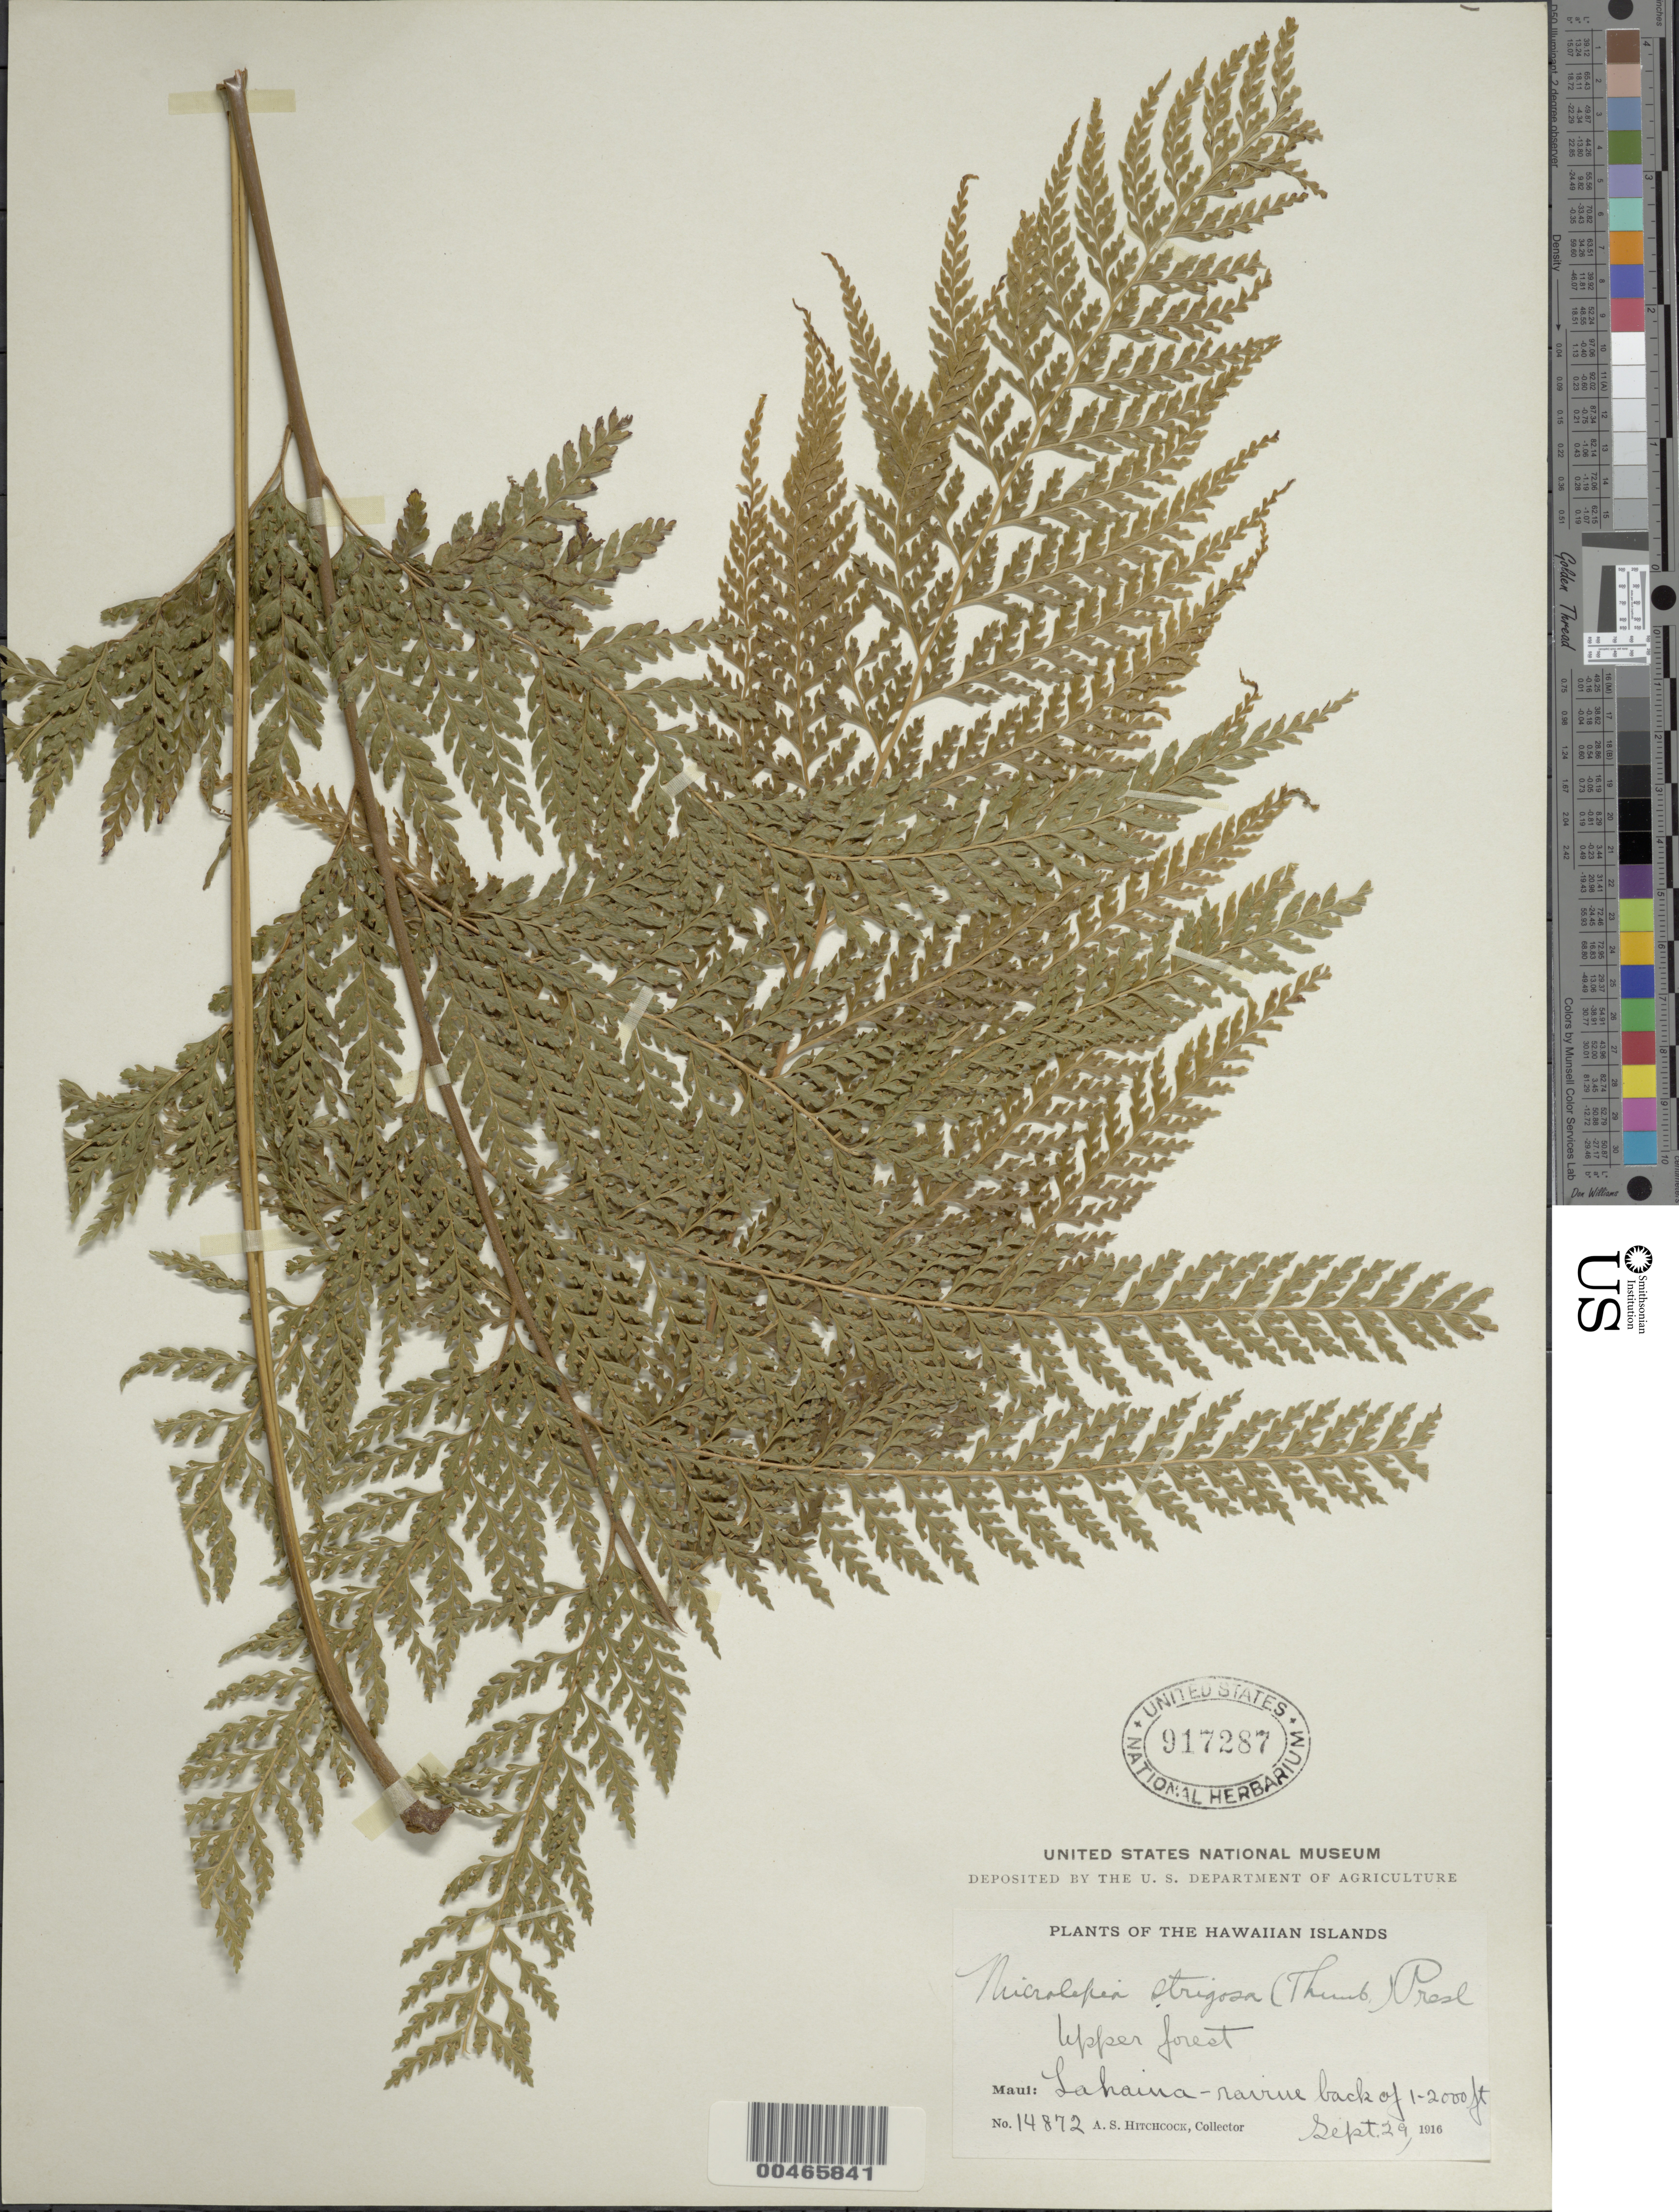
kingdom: Plantae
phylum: Tracheophyta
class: Polypodiopsida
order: Polypodiales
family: Dennstaedtiaceae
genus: Microlepia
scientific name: Microlepia strigosa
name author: (Thunb.) J. Presl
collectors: A. S. Hitchcock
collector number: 14872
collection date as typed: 29 Sep 1916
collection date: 1916-09-29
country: United States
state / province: Hawaii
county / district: Maui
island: Maui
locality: Lahaina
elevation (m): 305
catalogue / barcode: US 917287